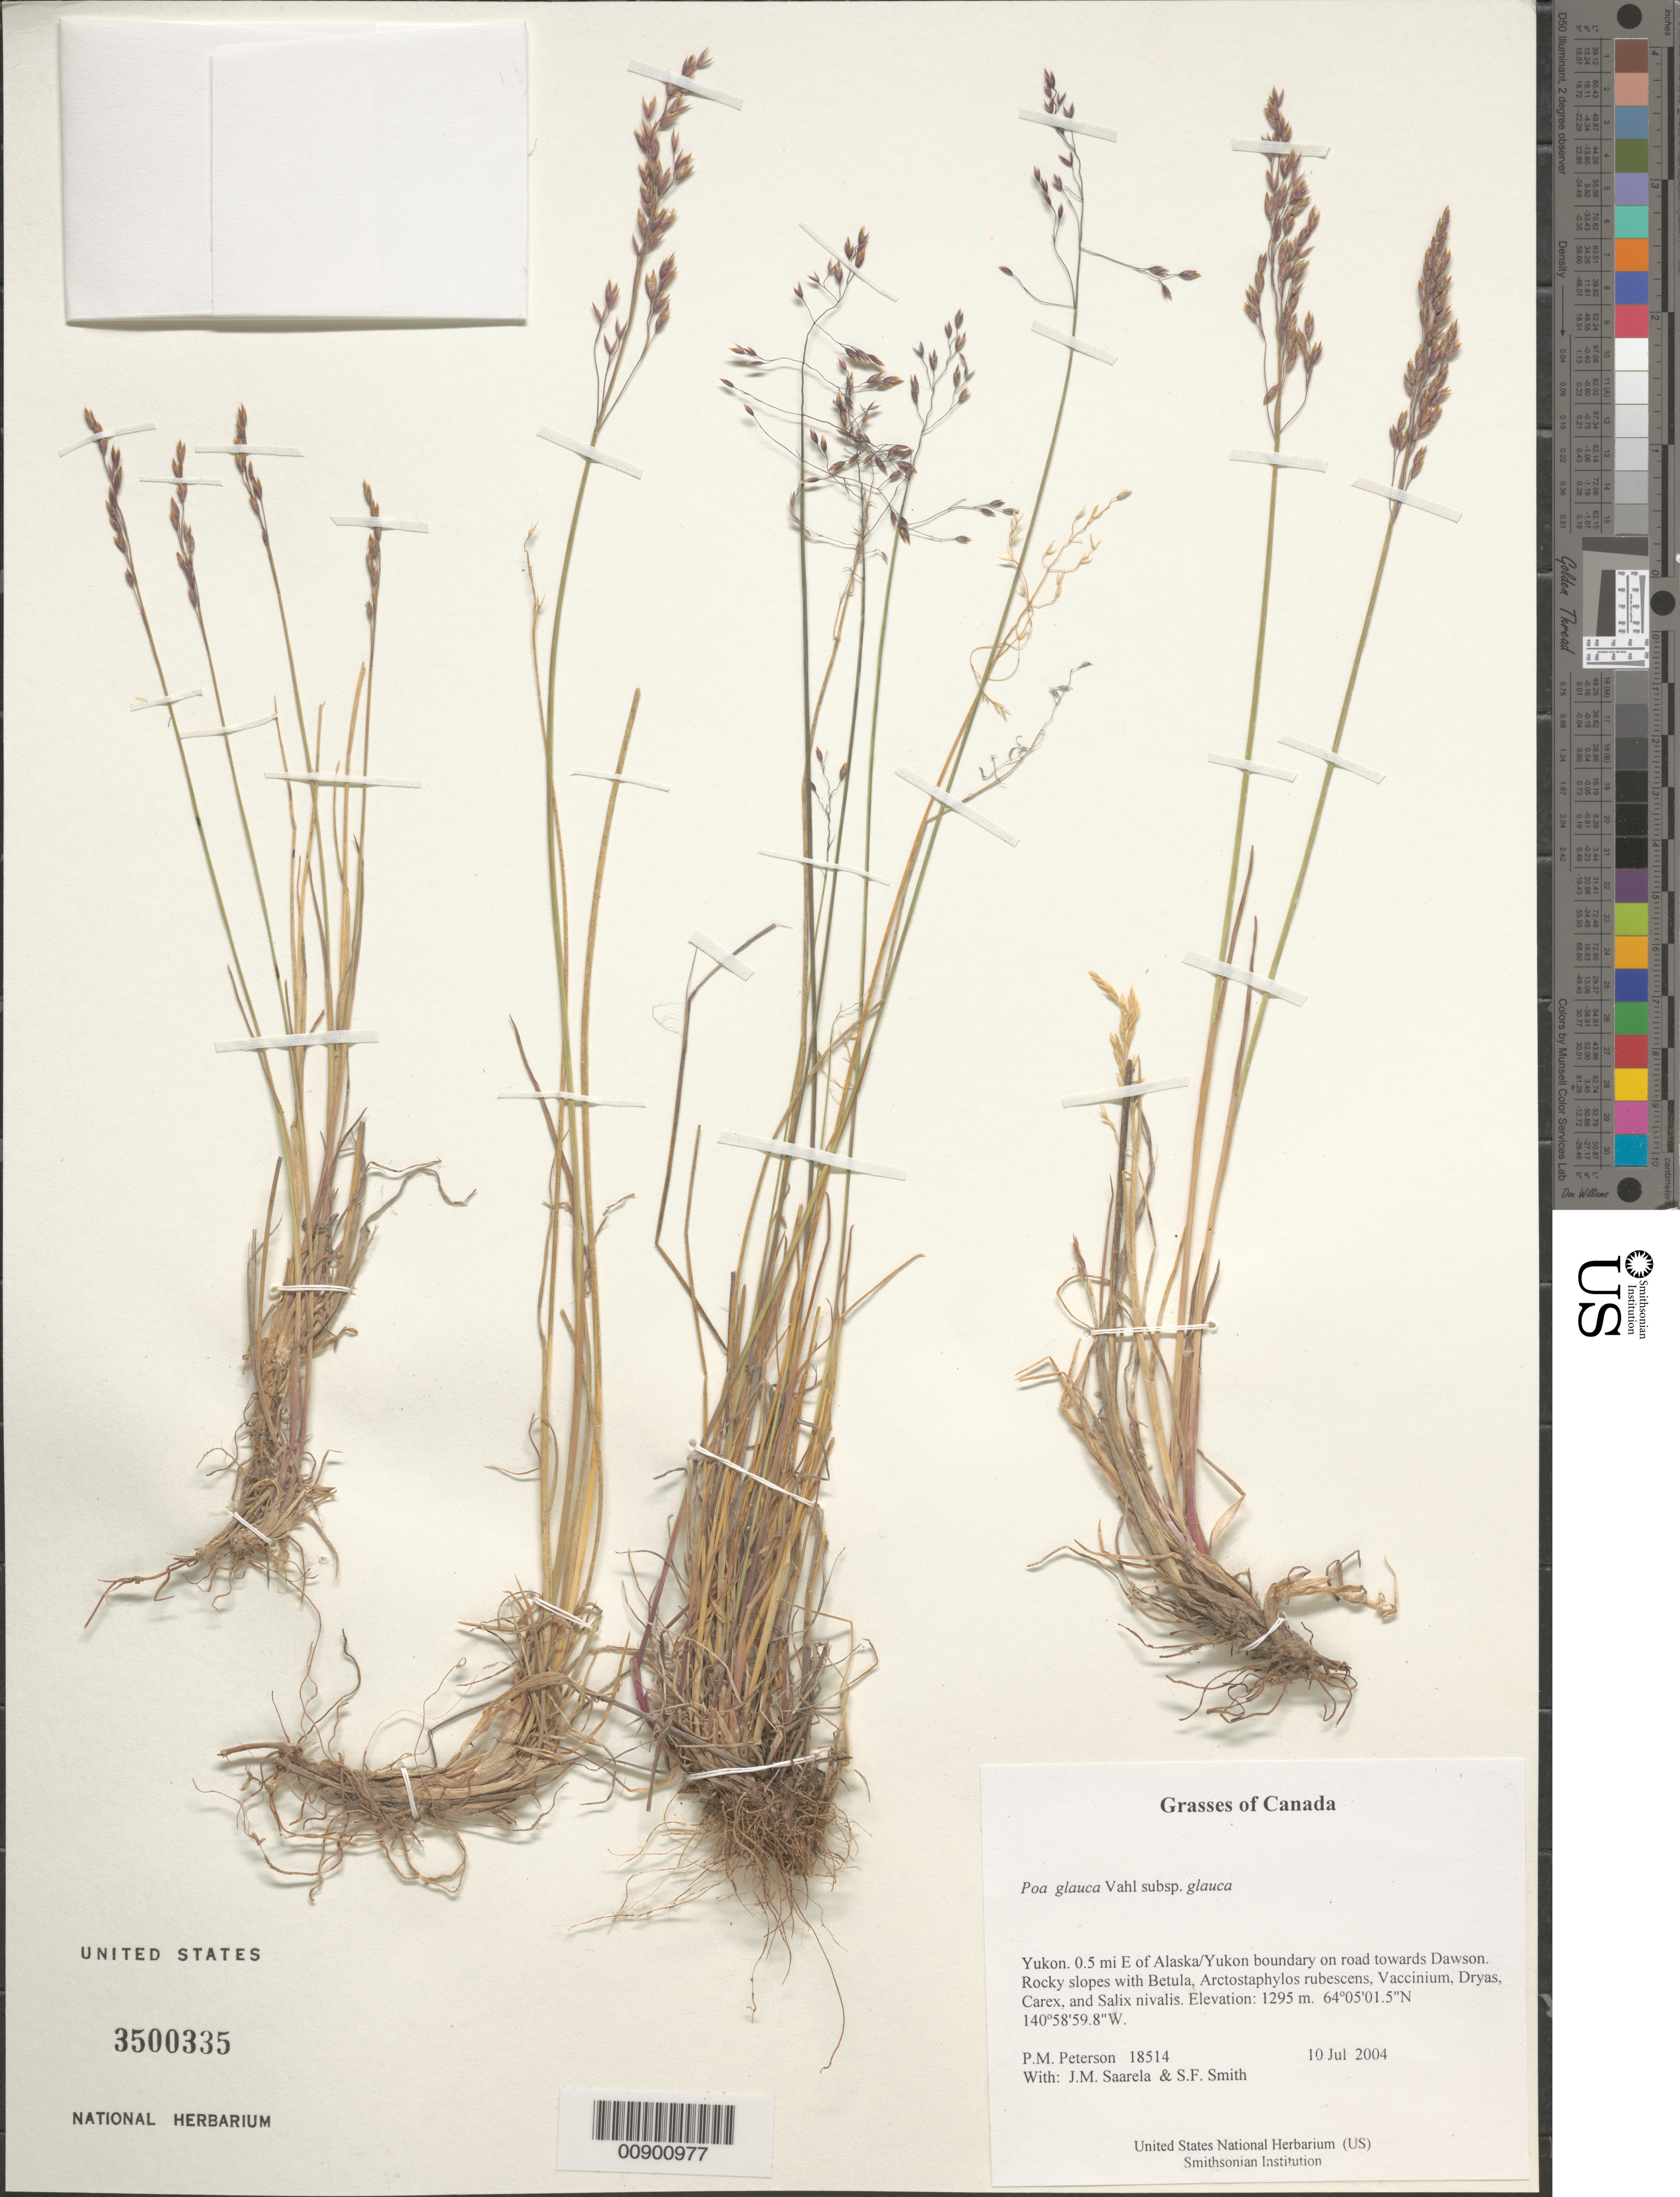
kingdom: Plantae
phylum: Tracheophyta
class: Liliopsida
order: Poales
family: Poaceae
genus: Poa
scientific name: Poa glauca subsp. glauca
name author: Vahl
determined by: Soreng, Robert J., Research Associate (BOT), Smithsonian Institution - National Museum of Natural History (UNITED STATES)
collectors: P. M. Peterson, J. Saarela & S.F. Smith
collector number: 18514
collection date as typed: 10 Jul 2004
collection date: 2004-07-10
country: Canada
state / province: Yukon Territory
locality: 0.5 mi E of Alaska/Yukon boundary on road towards Dawson. Rocky slopes with Betula, Arctostaphylos rubescens, Vaccinium, Dryas, Carex, and Salix nivalis.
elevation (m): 1295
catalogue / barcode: US 3500335